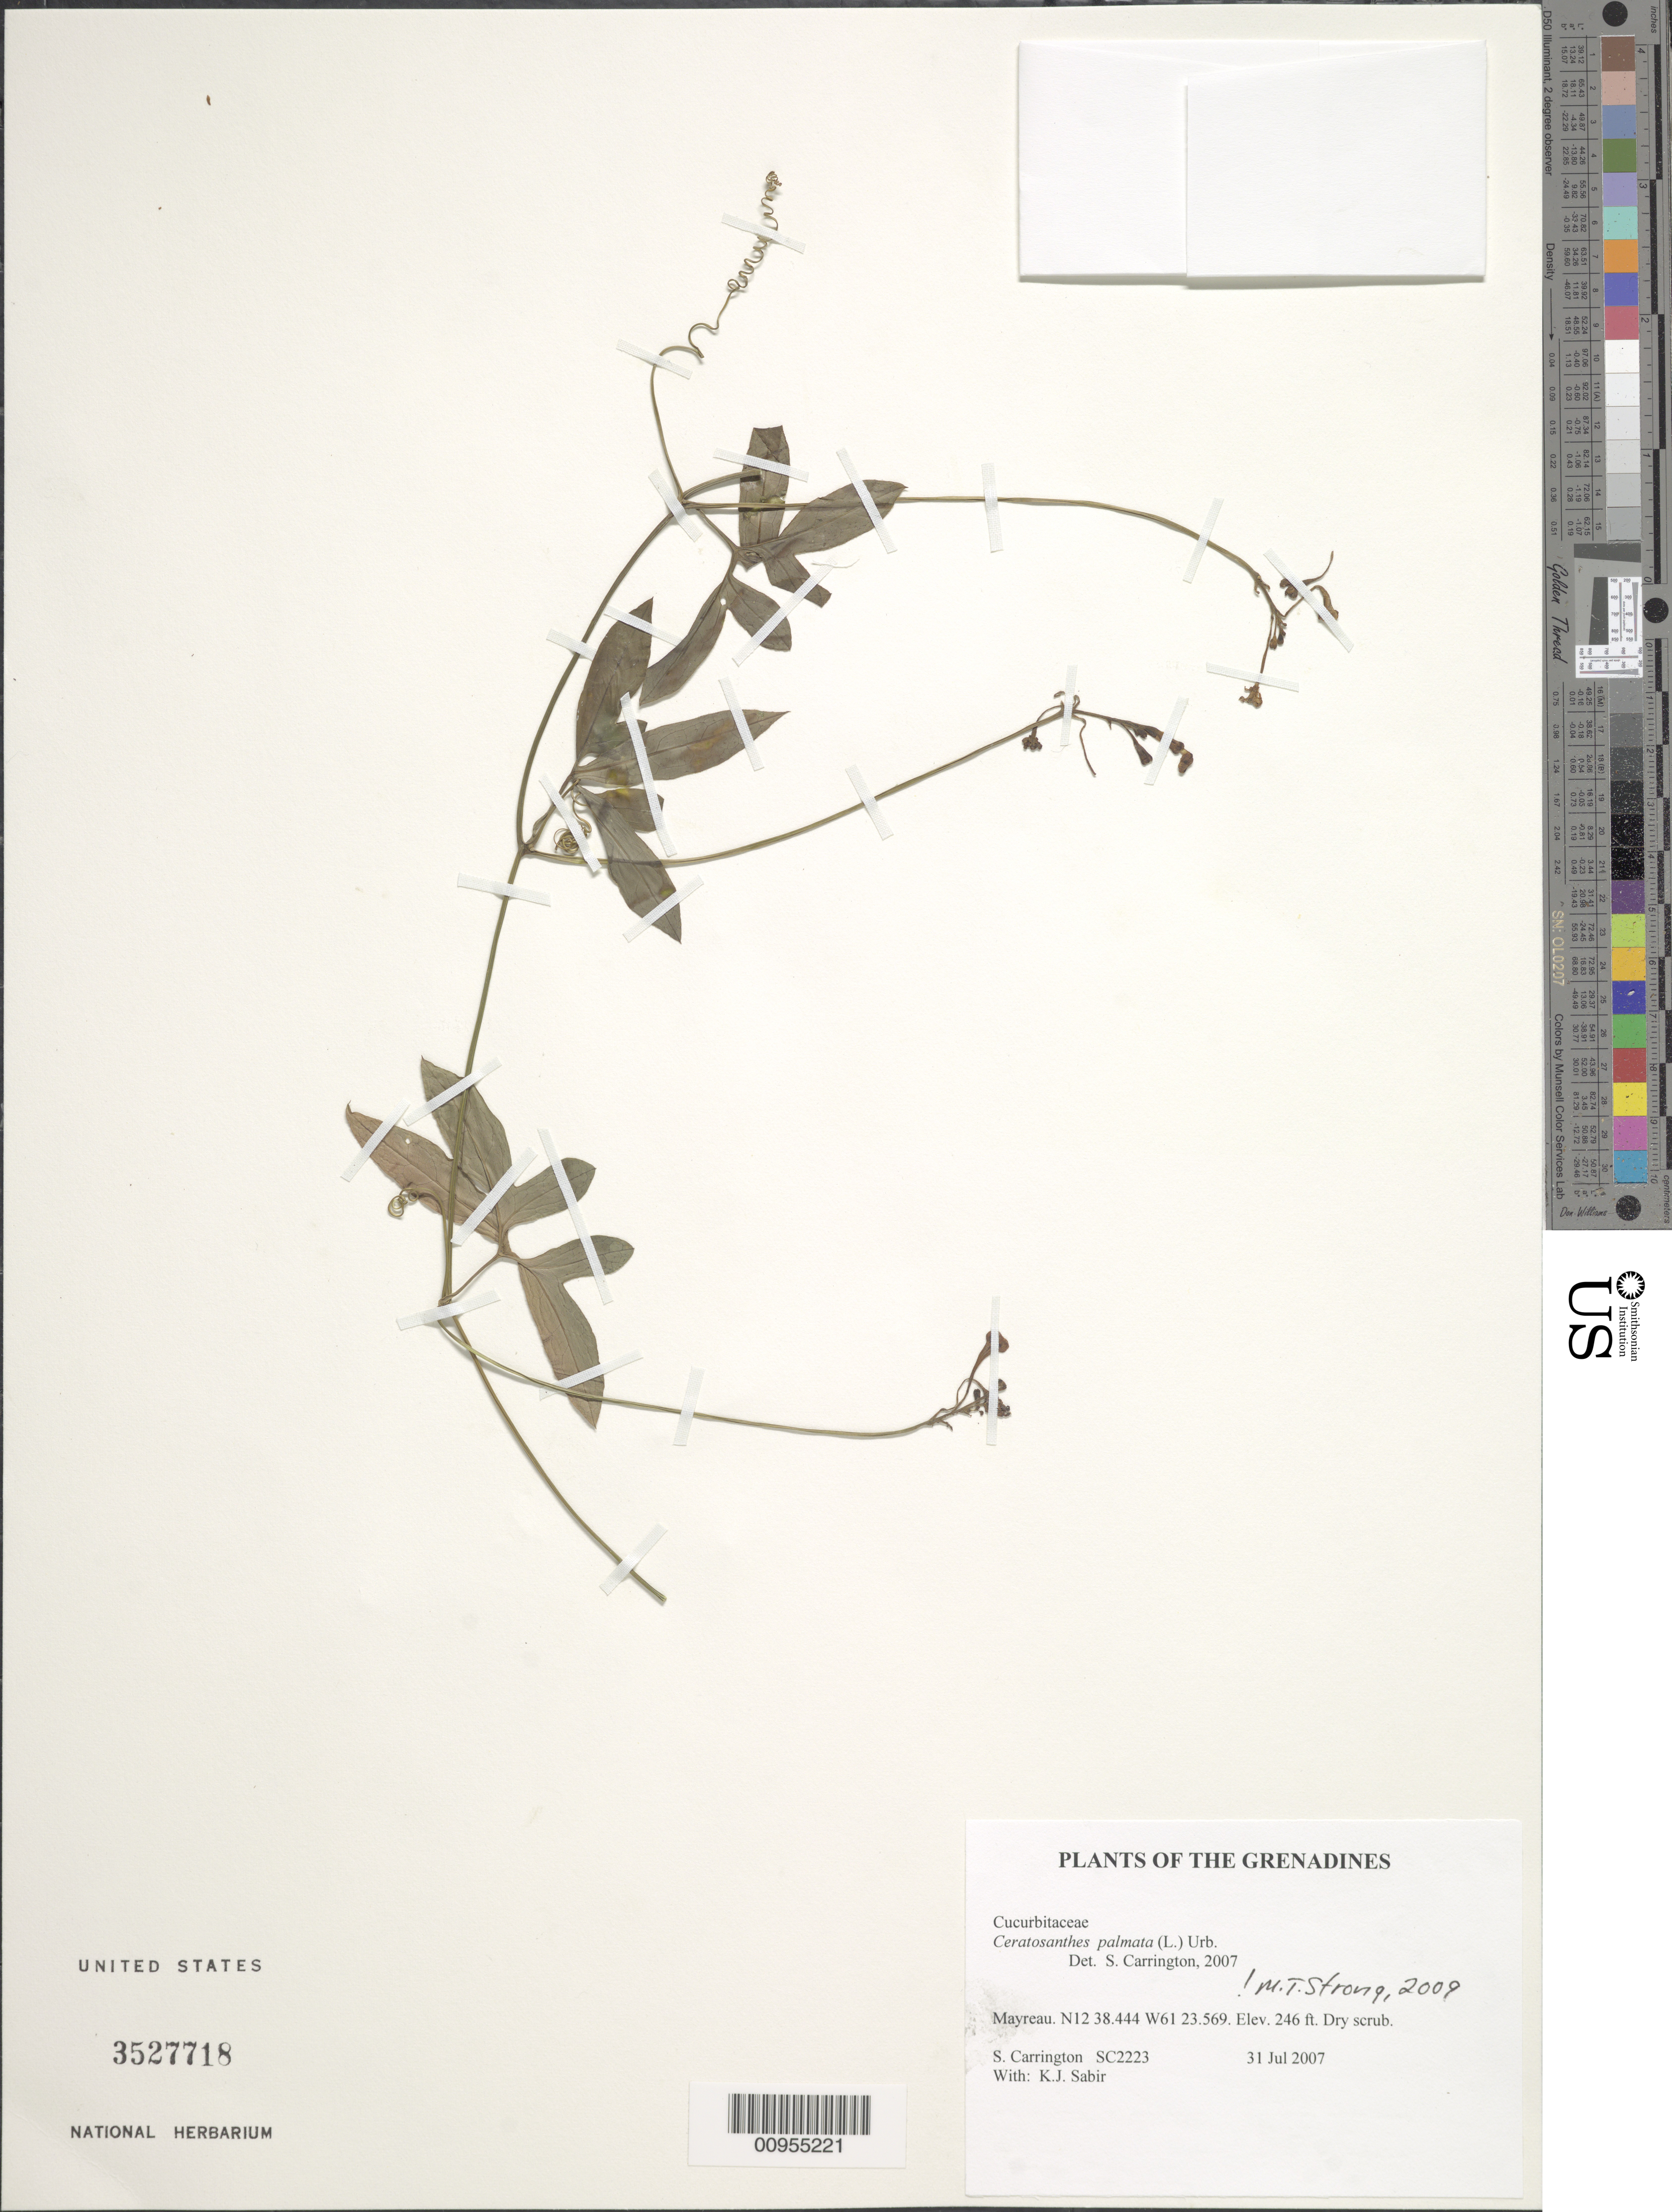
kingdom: Plantae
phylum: Tracheophyta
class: Magnoliopsida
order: Cucurbitales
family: Cucurbitaceae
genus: Ceratosanthes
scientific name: Ceratosanthes palmata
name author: (L.) Urb.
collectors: C. M. S. Carrington & K. Sabir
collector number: SC 2223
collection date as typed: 31 Jul 2007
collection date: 2007-07-31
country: St. Vincent - Grenadines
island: Mayreau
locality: Mayreau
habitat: dry scrub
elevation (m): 75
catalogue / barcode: US 3527718